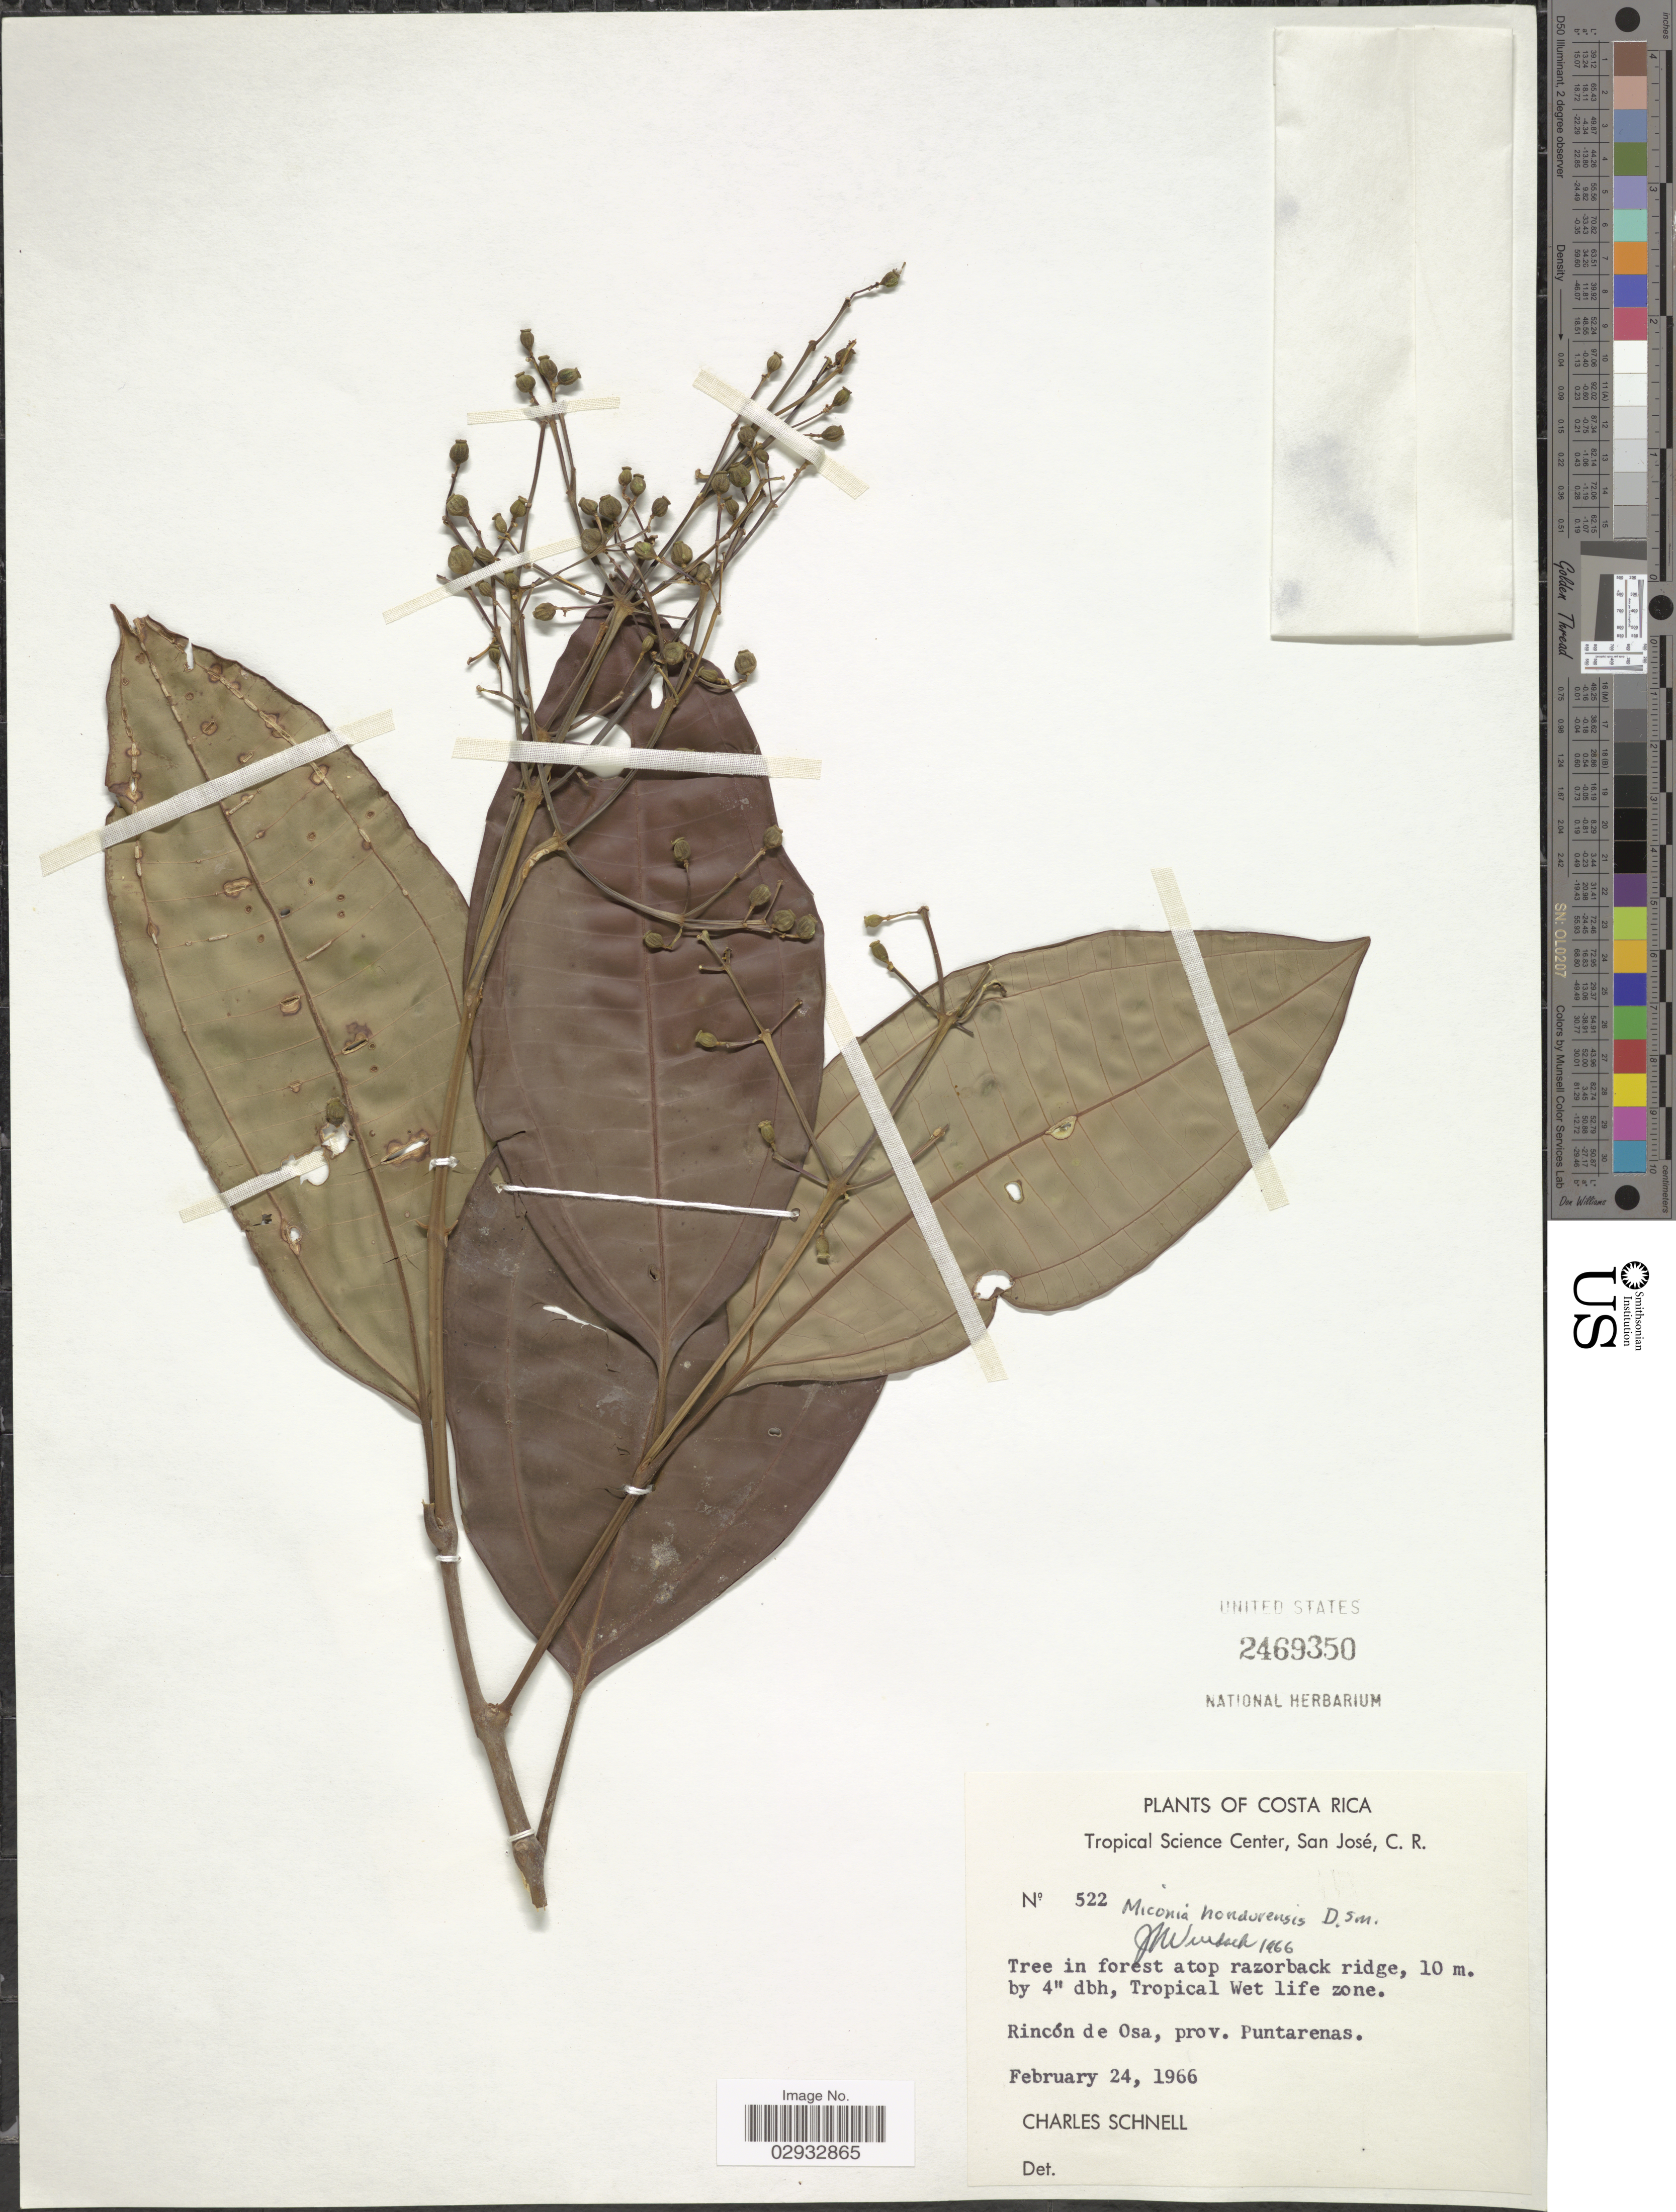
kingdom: Plantae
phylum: Tracheophyta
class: Magnoliopsida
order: Myrtales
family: Melastomataceae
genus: Miconia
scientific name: Miconia hondurensis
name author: Donn. Sm.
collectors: C. Schnell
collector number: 522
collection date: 1966-02-24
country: Costa Rica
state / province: Puntarenas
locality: Tropical Wet life zone. Rincón de Osa.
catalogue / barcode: US 2469350